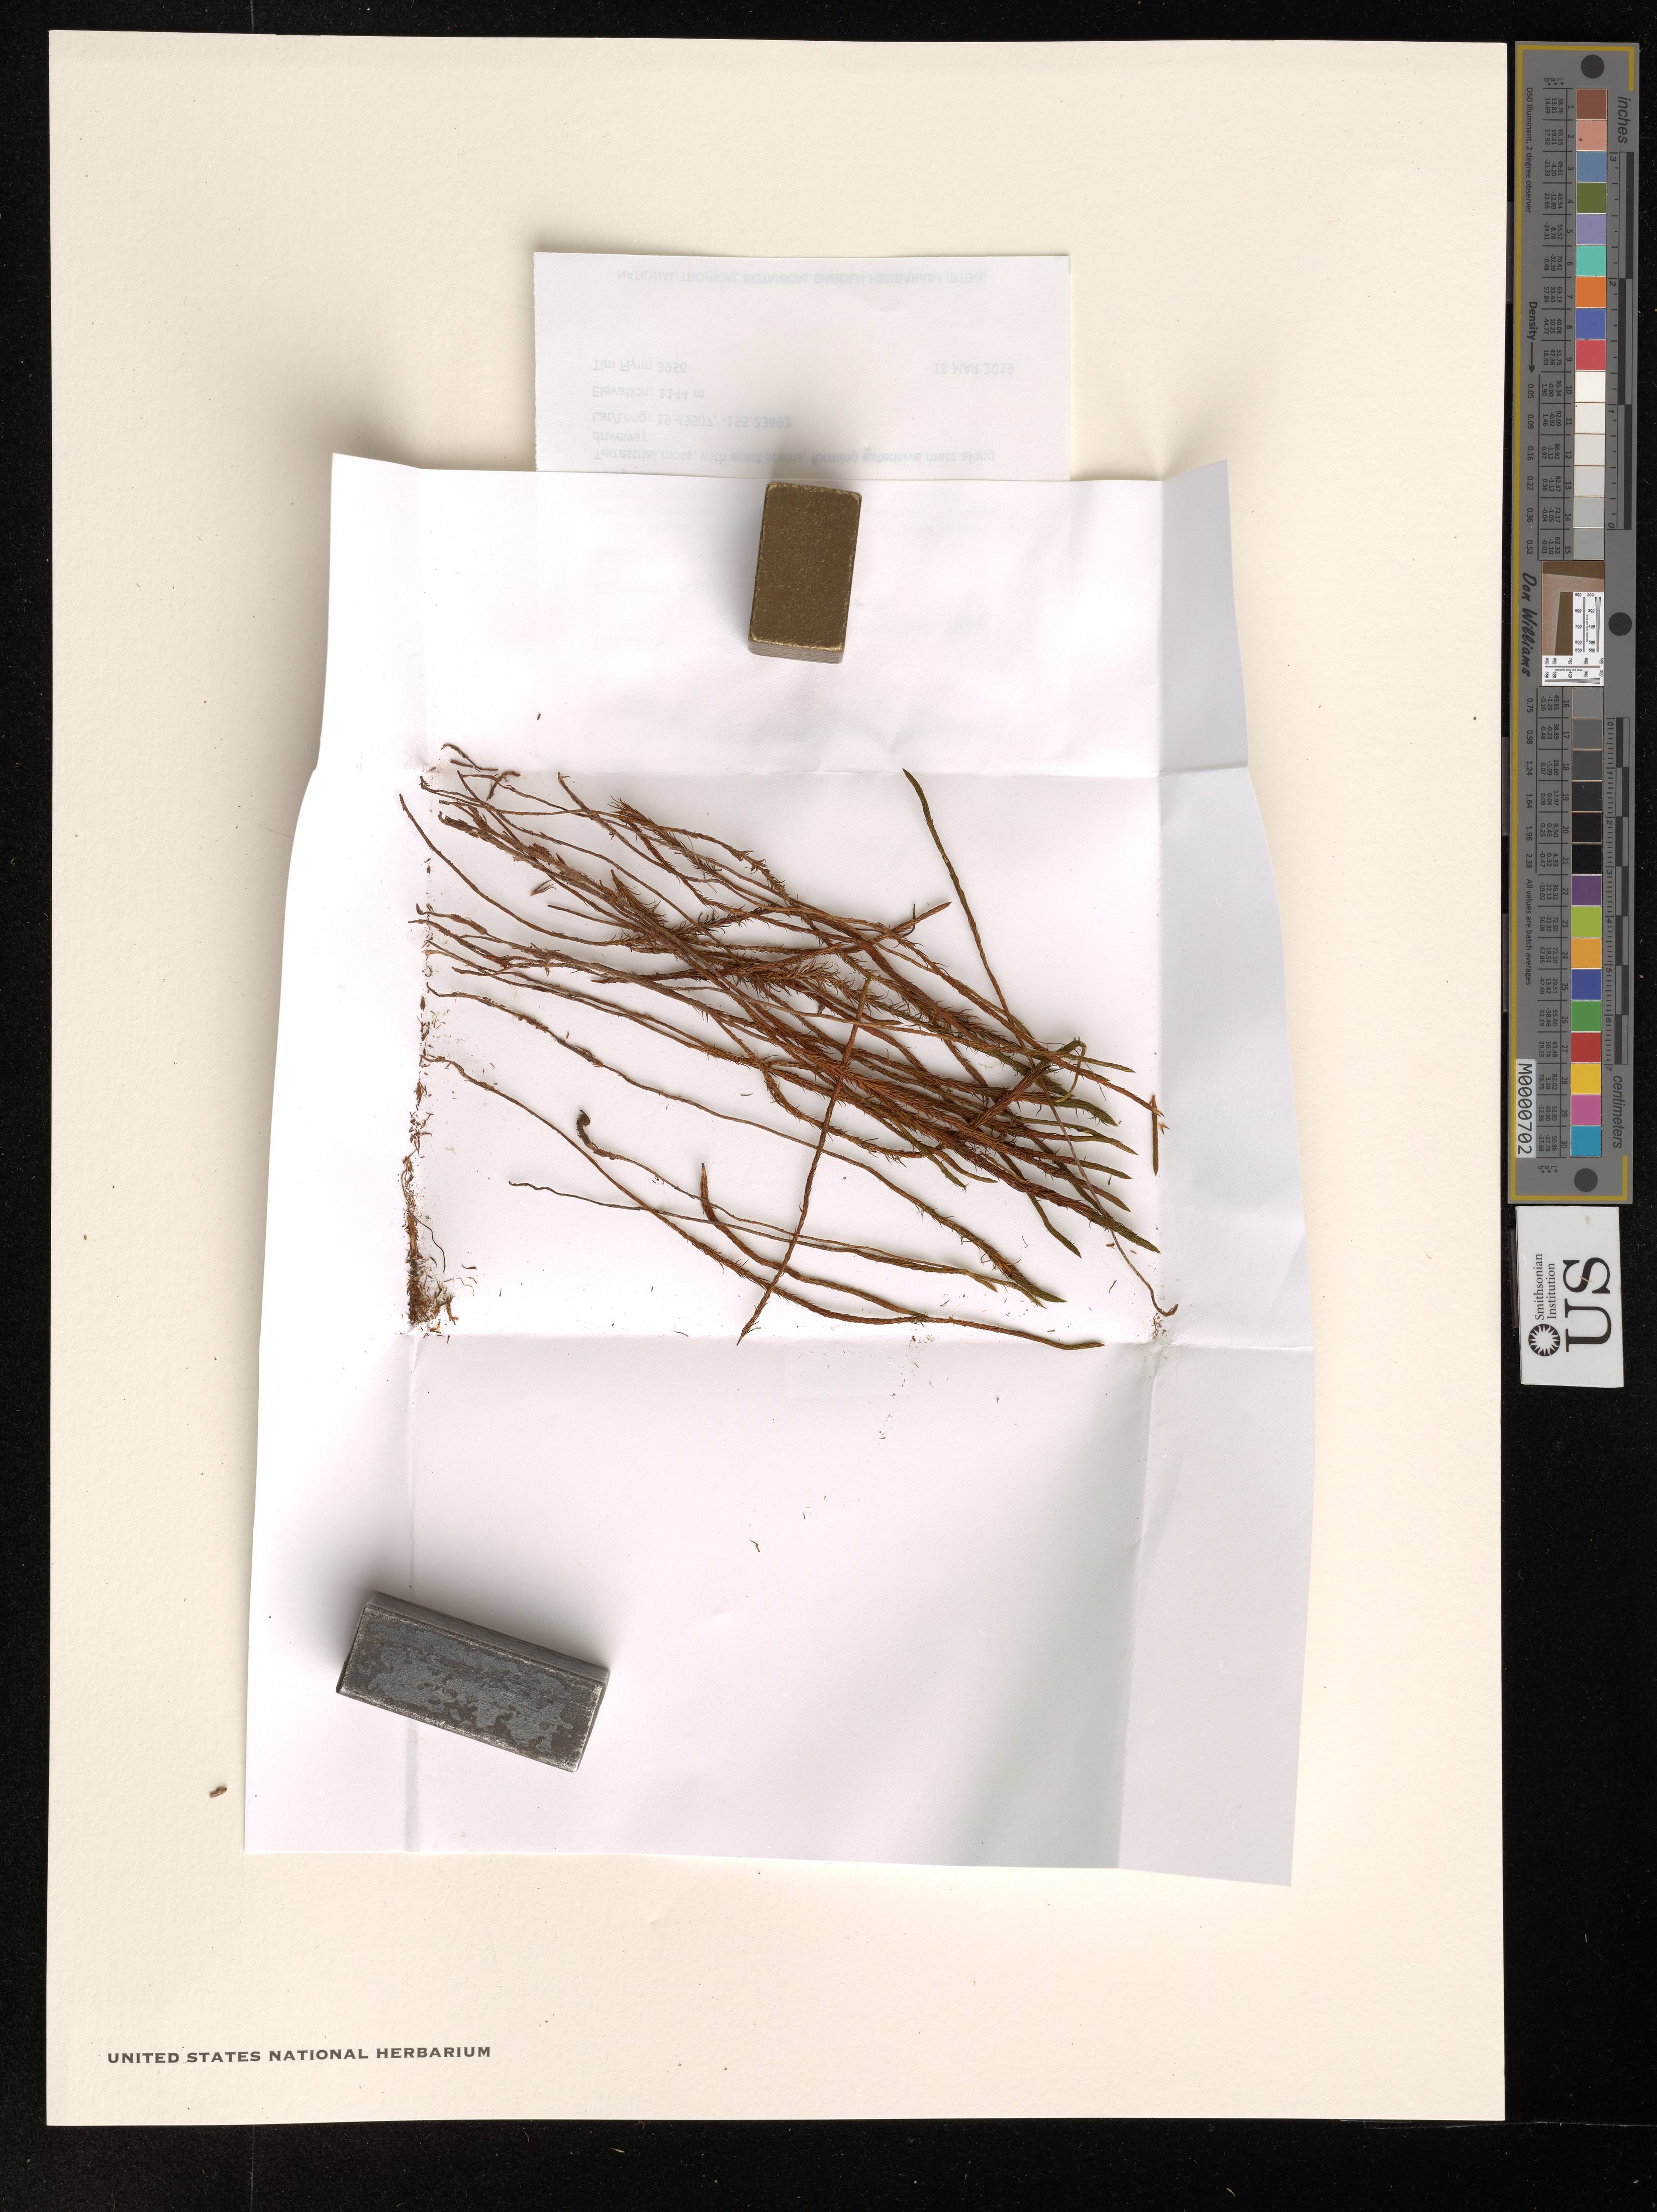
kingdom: Plantae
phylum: Bryophyta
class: Polytrichopsida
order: Polytrichales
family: Polytrichaceae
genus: Polytrichum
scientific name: Polytrichum commune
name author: Hedw.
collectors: T. Flynn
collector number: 8956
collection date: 2019-03-18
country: United States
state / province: Hawaii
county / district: Hawaii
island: Hawaii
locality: Puna District. Volcano Village. Residence at 19-4196 "C" Road/Likolehua Road.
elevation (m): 1144